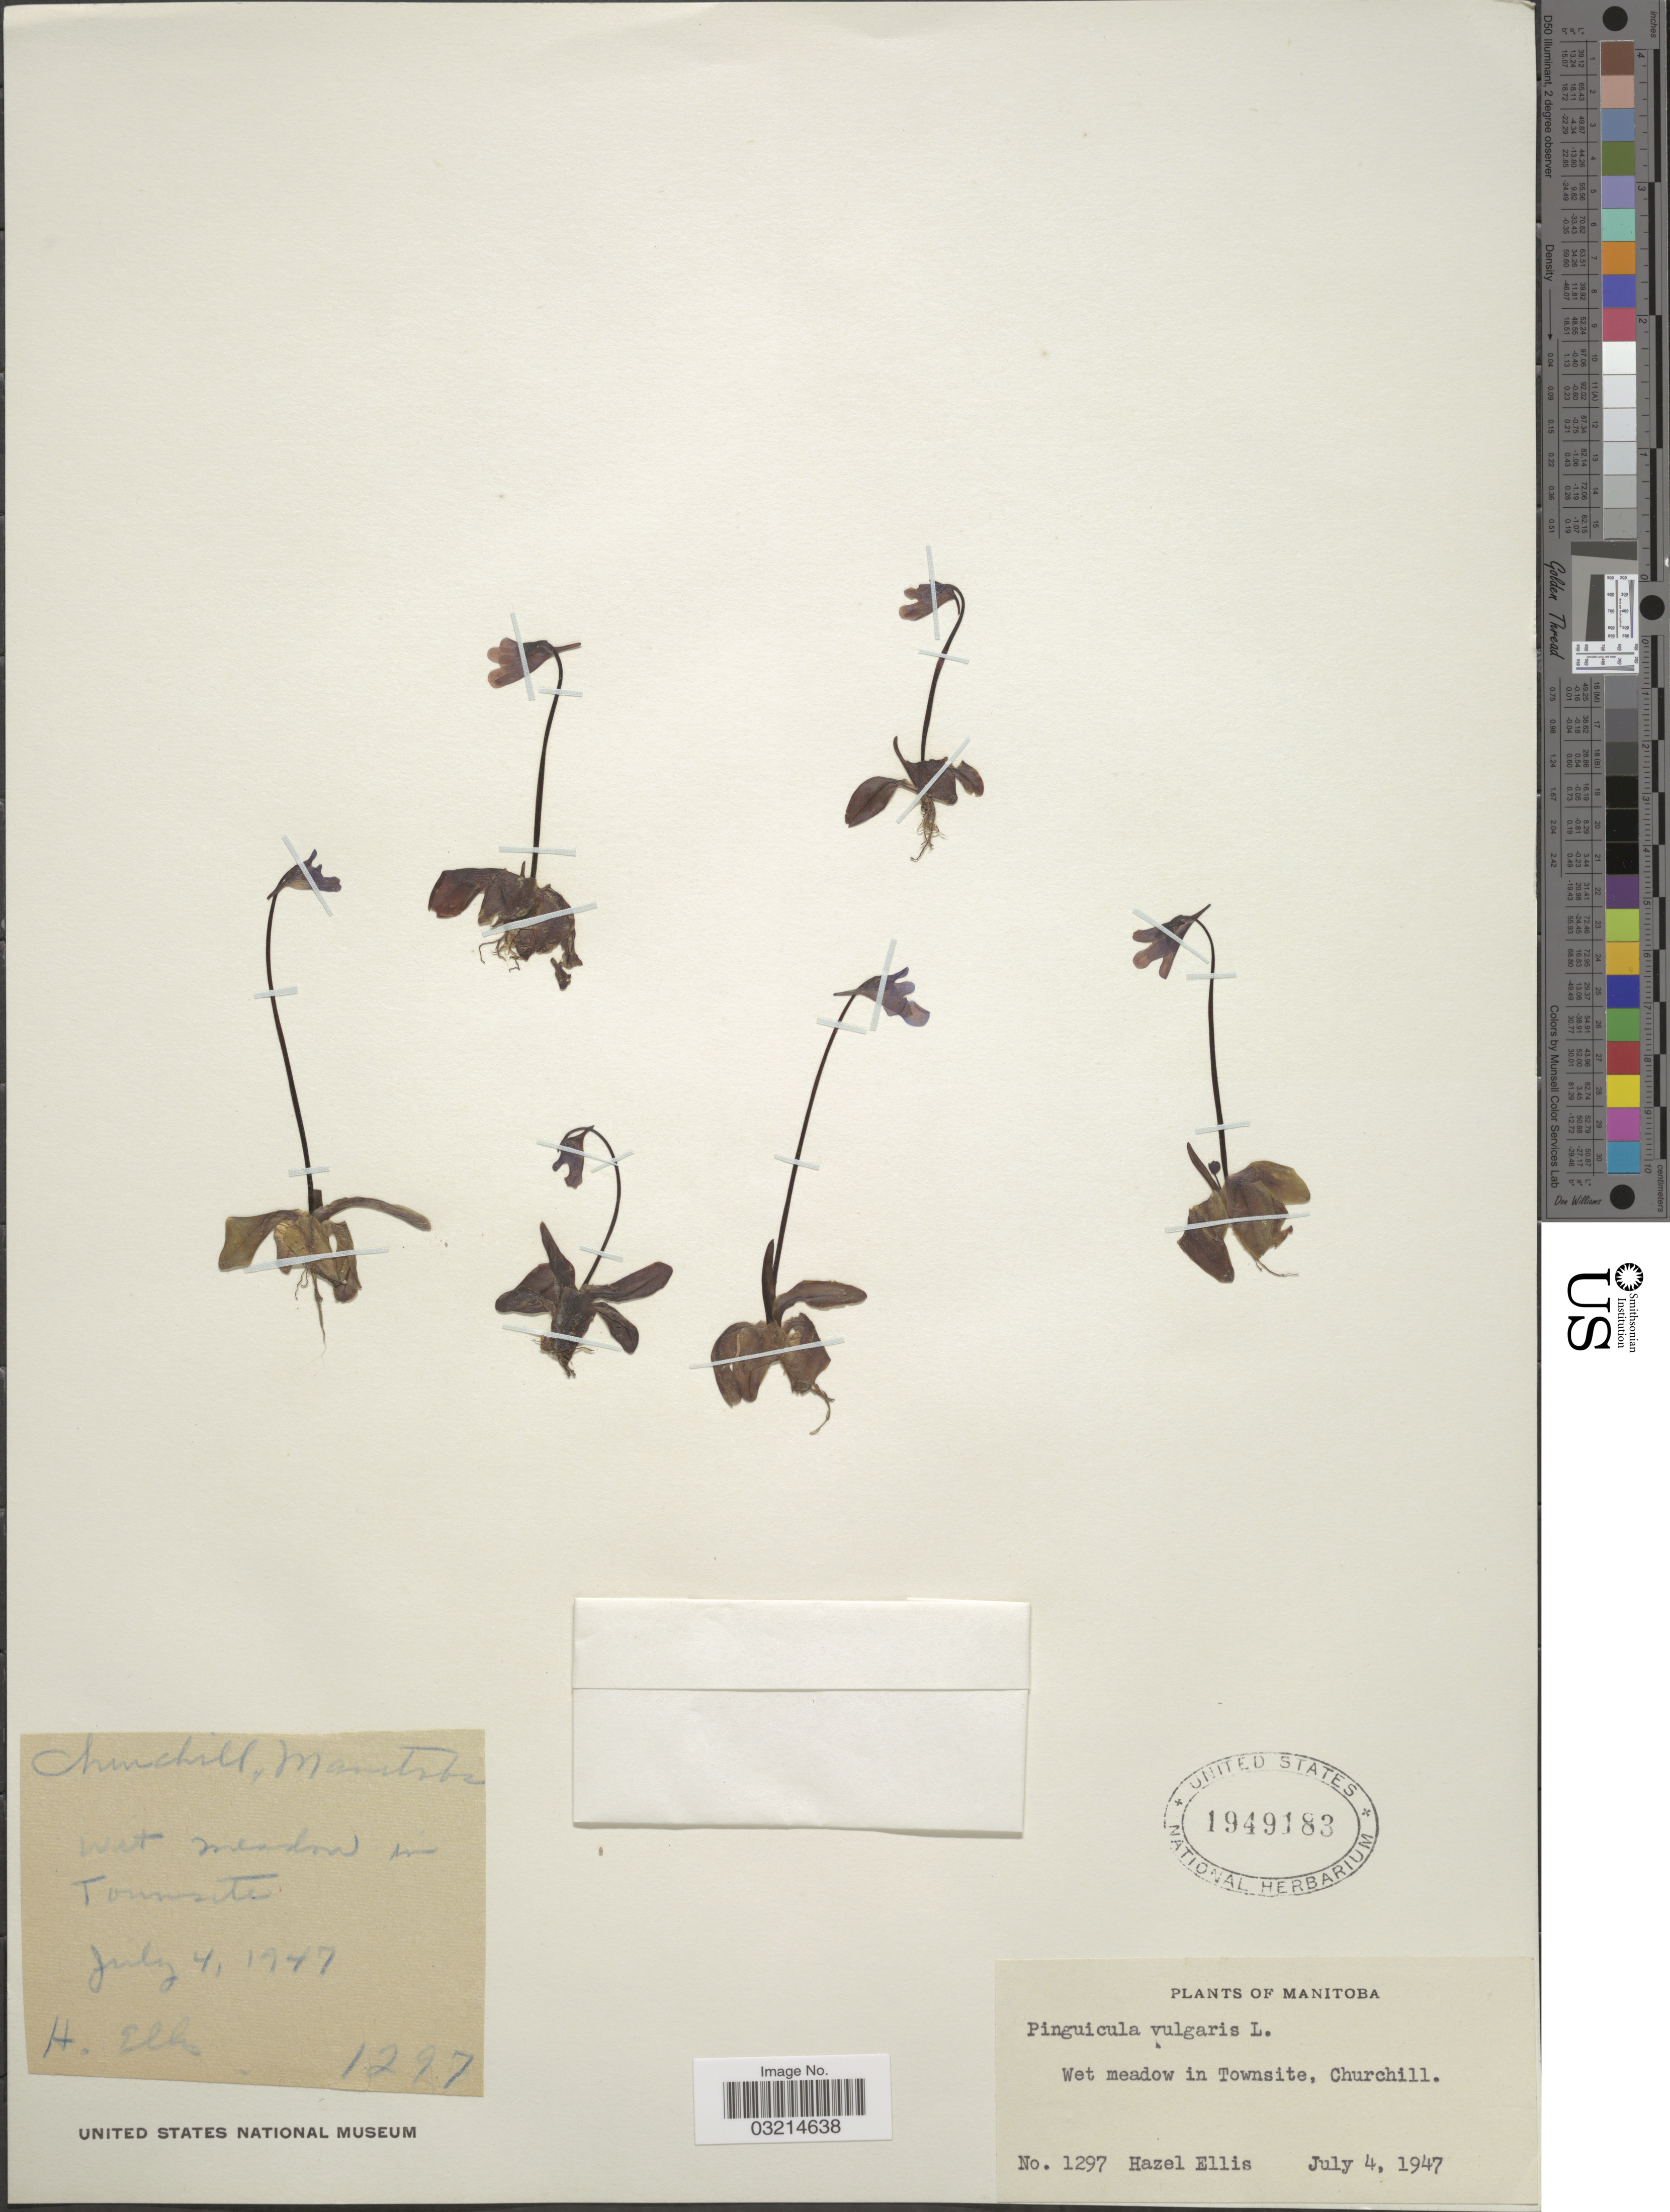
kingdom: Plantae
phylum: Tracheophyta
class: Magnoliopsida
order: Lamiales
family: Lentibulariaceae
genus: Pinguicula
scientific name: Pinguicula vulgaris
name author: L.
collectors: H. Ellis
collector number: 1297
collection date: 1947-07-04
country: Canada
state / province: Manitoba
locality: Wet meadow in Townsite, Churchill.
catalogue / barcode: US 1949183